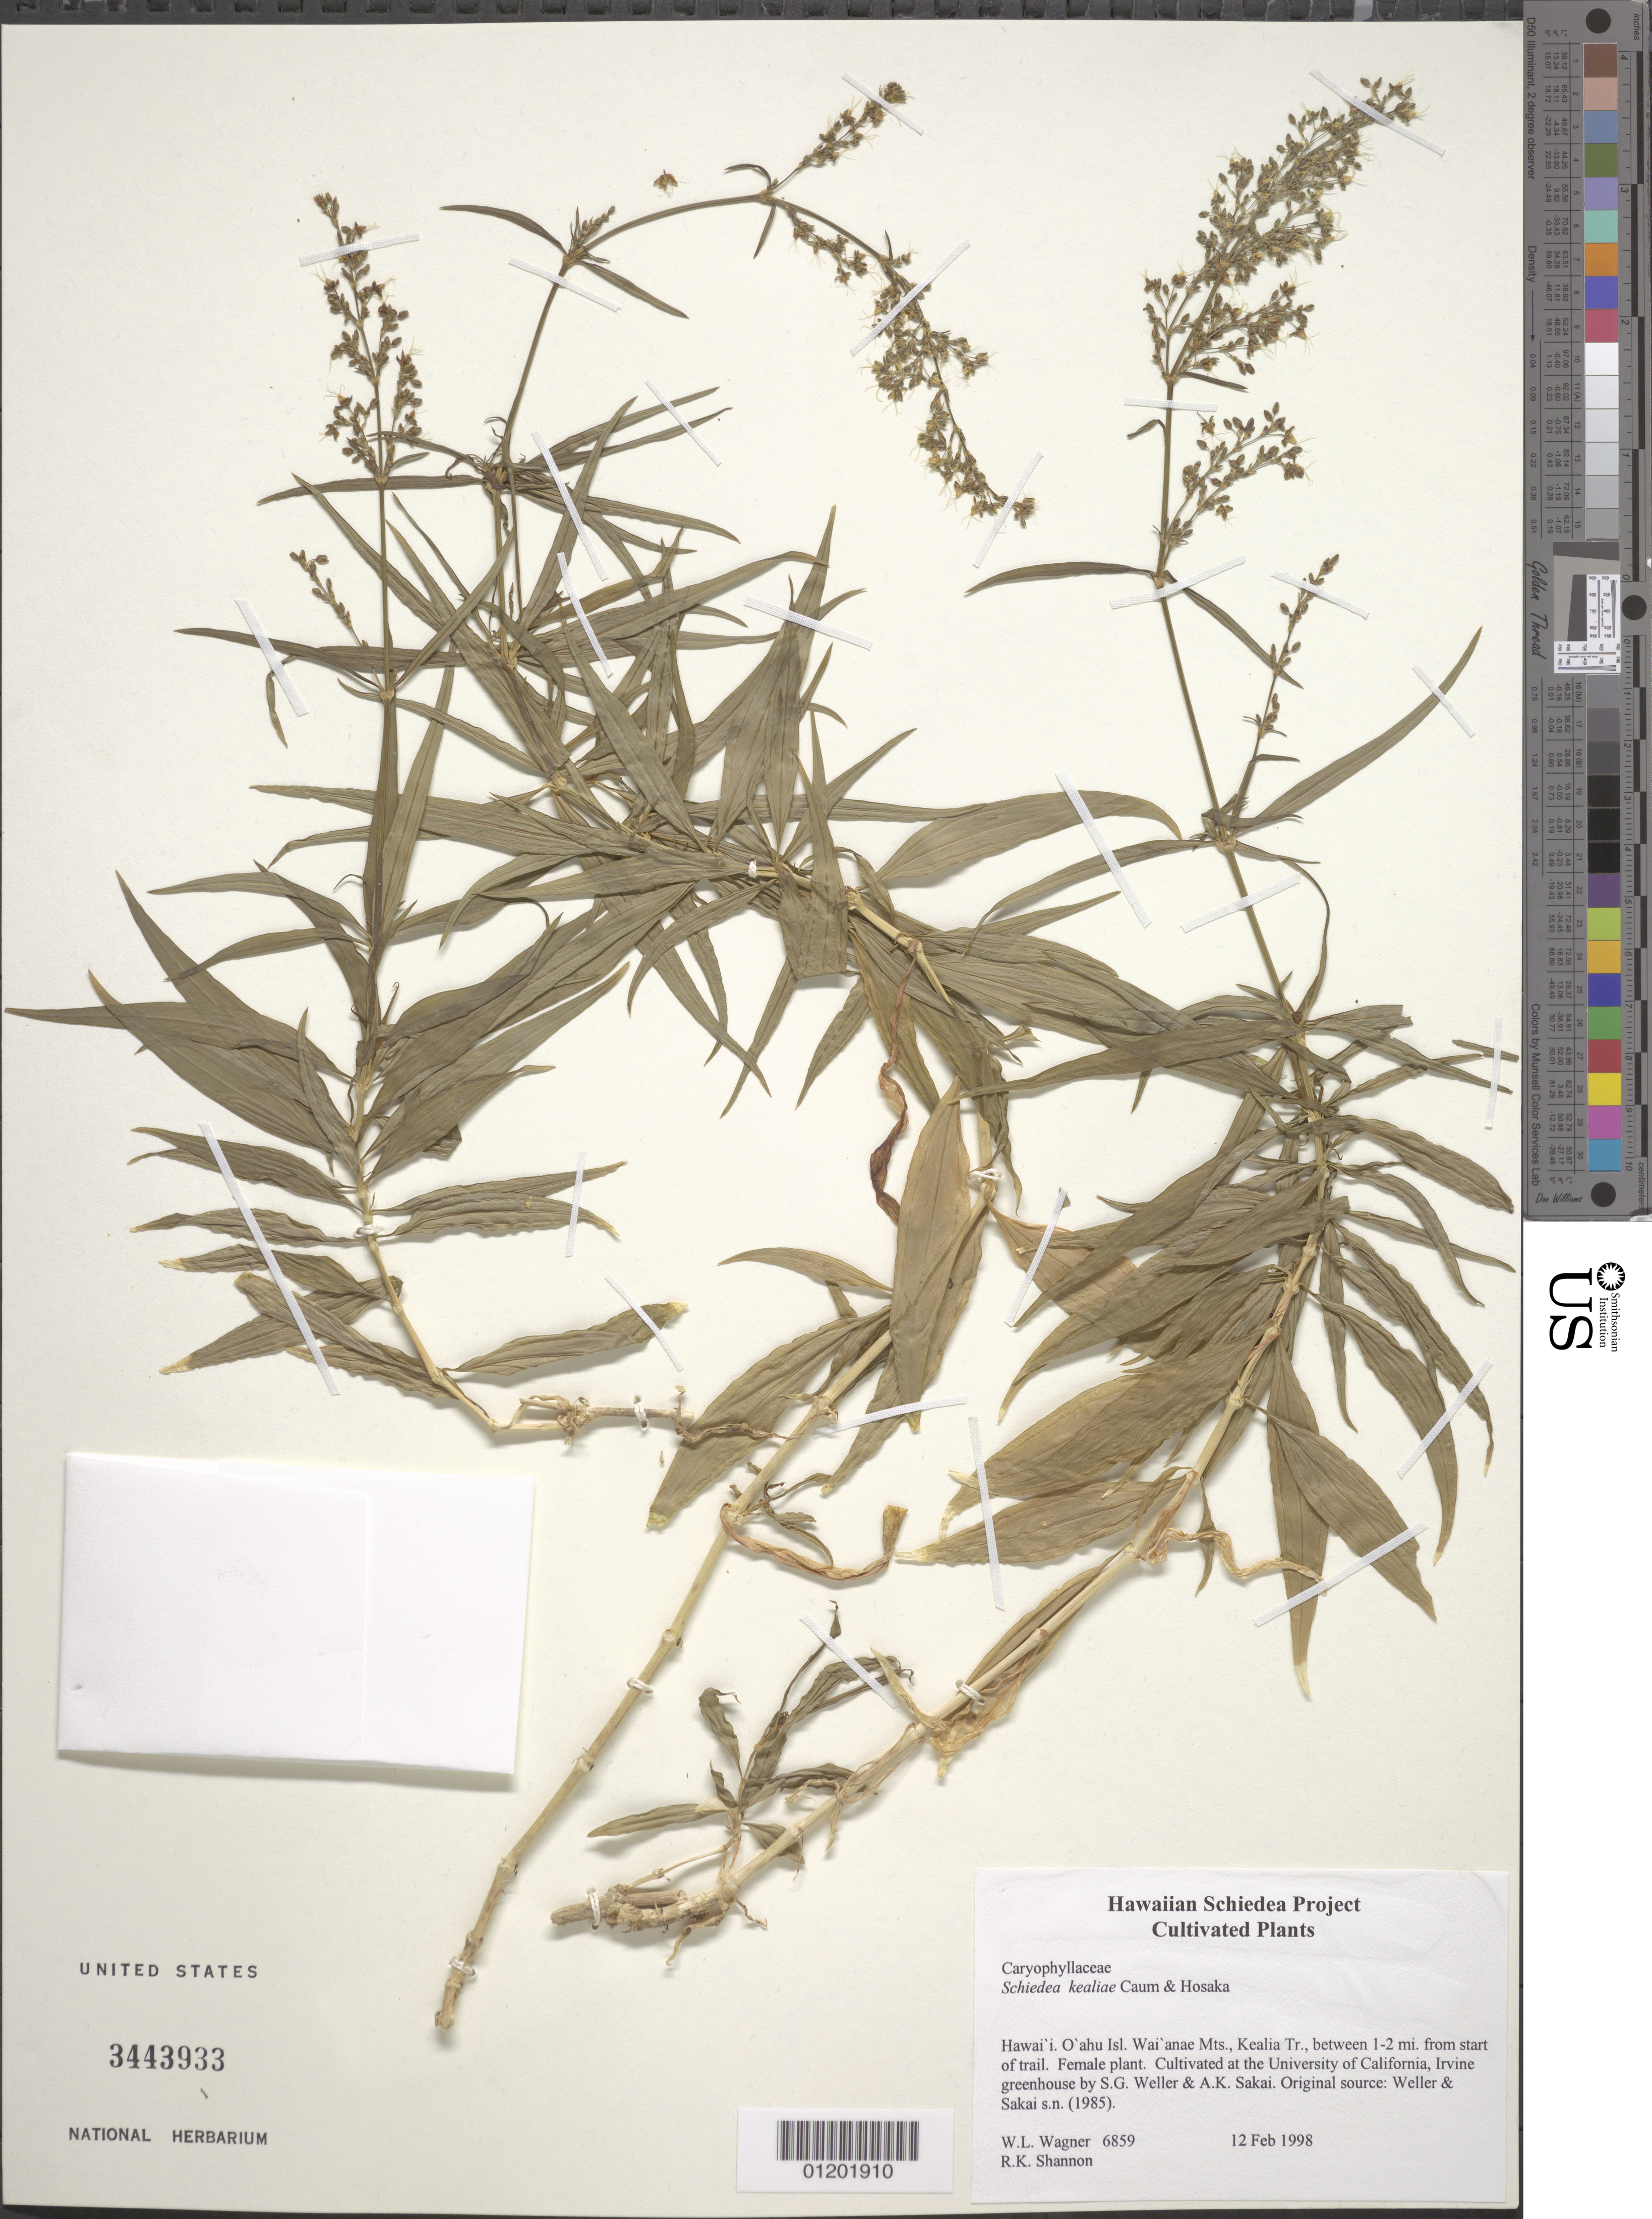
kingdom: Plantae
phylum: Tracheophyta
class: Magnoliopsida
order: Caryophyllales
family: Caryophyllaceae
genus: Schiedea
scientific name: Schiedea kealiae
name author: Caum & Hosaka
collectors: W. L. Wagner & R. Shannon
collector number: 6859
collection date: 1998-02-12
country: United States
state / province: California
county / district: Orange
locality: University of California, Irvine greenhouse.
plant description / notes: Cultivated at the University of California, Irvine greenhouse by S.G. Weller & A.K. Sakai. Original source: Weller & Sakai s.n., 1985 (cult. from Weller & Sakai 791), O'ahu, Wai'anae Mts., Kealia Tr., between 1-2 mi. from start of trail.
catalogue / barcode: US 3443933